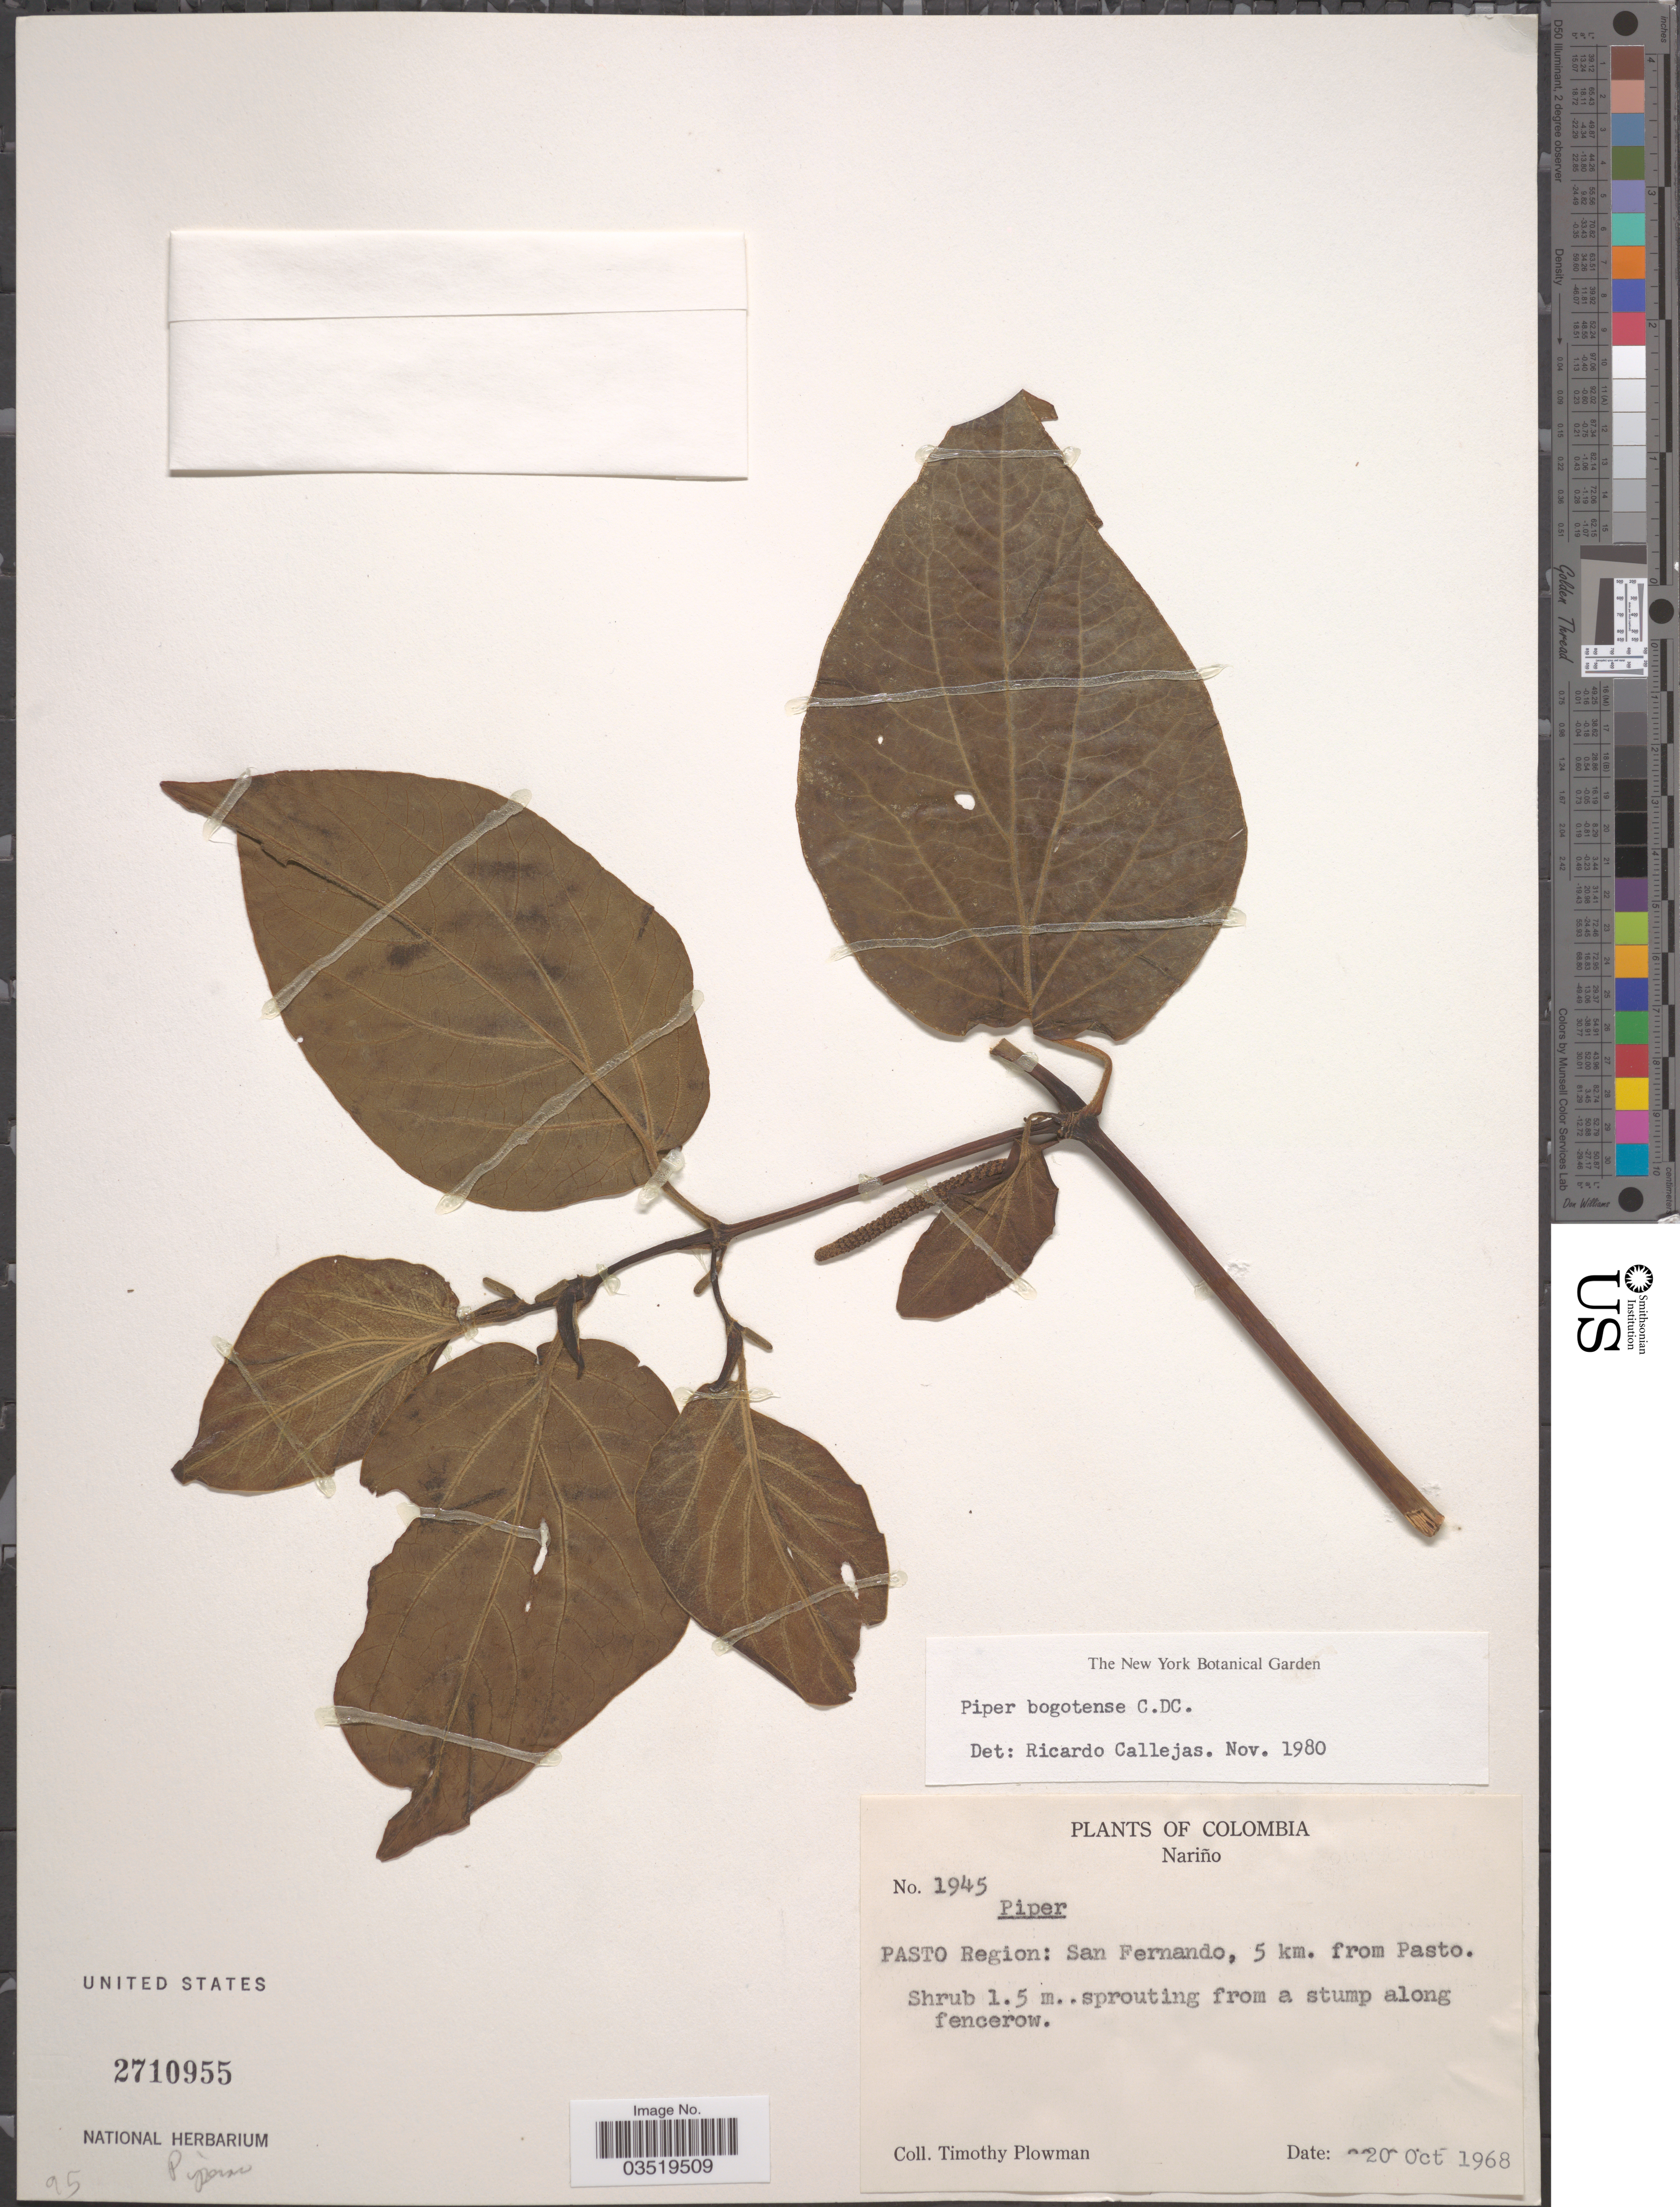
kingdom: Plantae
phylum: Tracheophyta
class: Magnoliopsida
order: Piperales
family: Piperaceae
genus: Piper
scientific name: Piper bogotense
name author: C. DC.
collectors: T. Plowman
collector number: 1945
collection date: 1968-10-20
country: Colombia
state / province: Nariño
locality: Pasto Region: San Fernando, 5 km. from Pasto.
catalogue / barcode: US 2710955